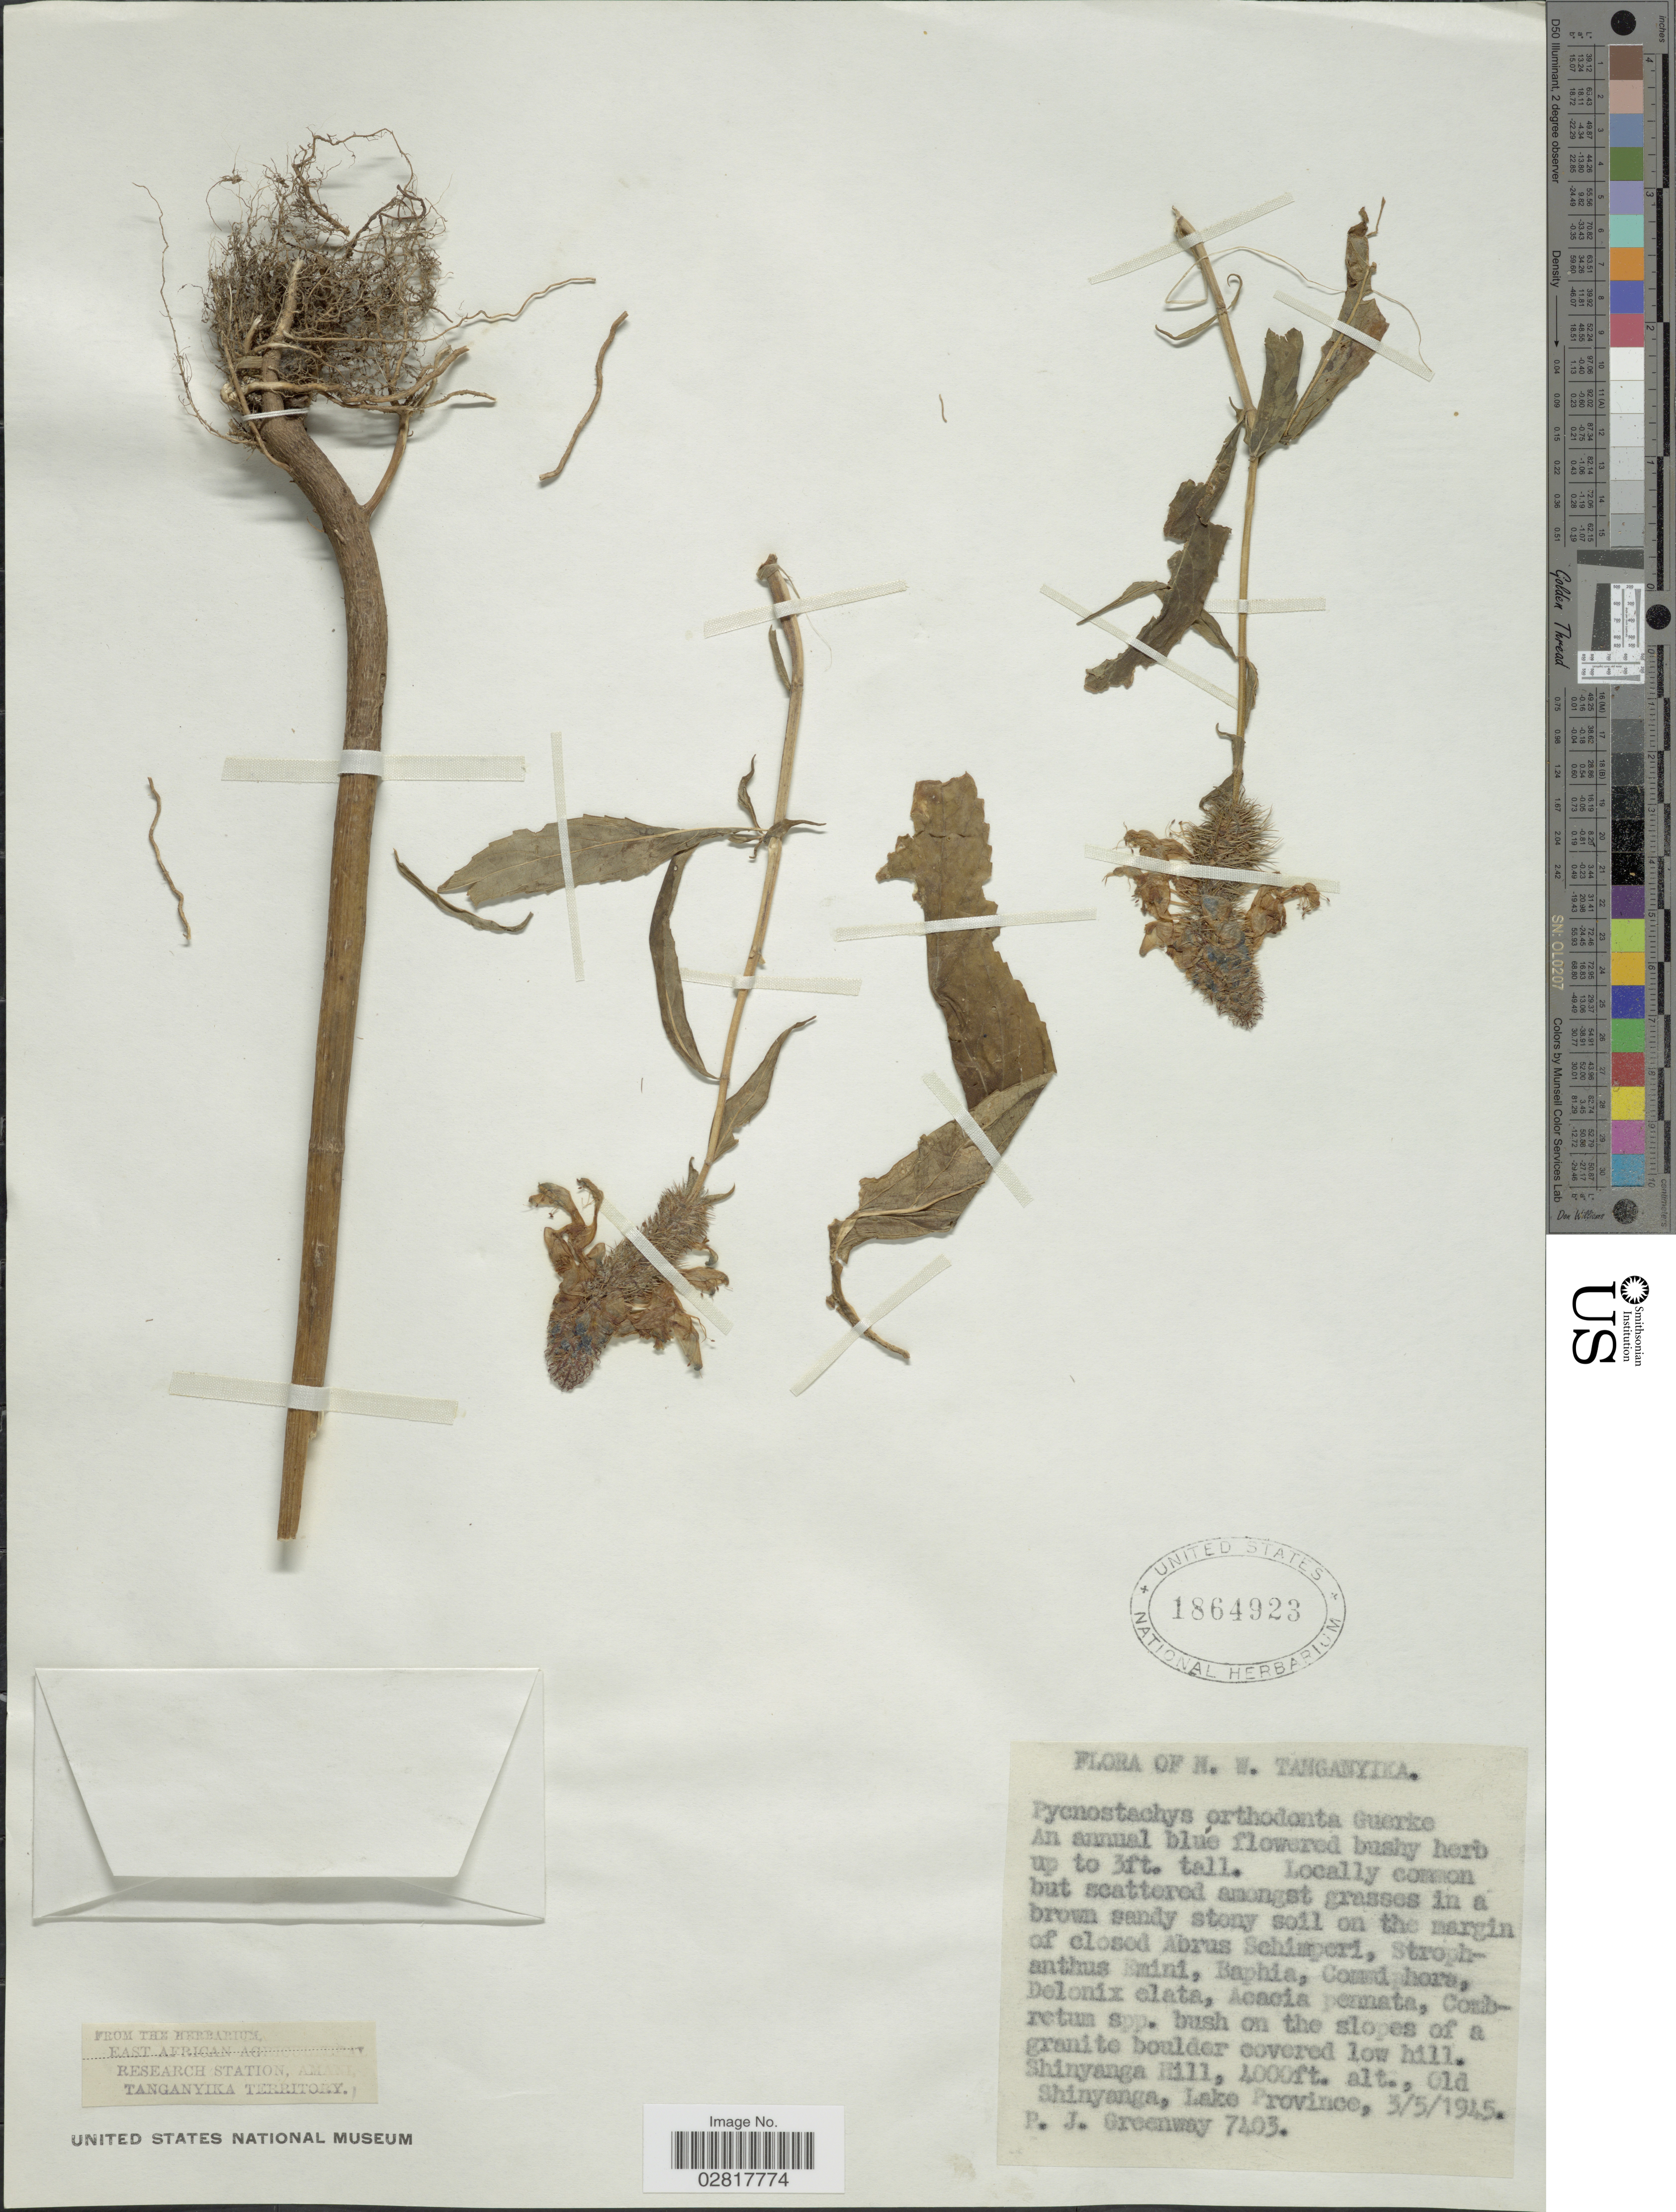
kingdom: Plantae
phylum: Tracheophyta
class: Magnoliopsida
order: Lamiales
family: Lamiaceae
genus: Pycnostachys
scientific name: Pycnostachys orthodonta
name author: Gürke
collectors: P. J. Greenway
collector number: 7403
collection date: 1945-05-03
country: Tanzania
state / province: Shinyanga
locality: N. W. Tanganyika, Shinyanga Hill. Old Shinyanga, Lake Province.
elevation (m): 1219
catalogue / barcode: US 1864923